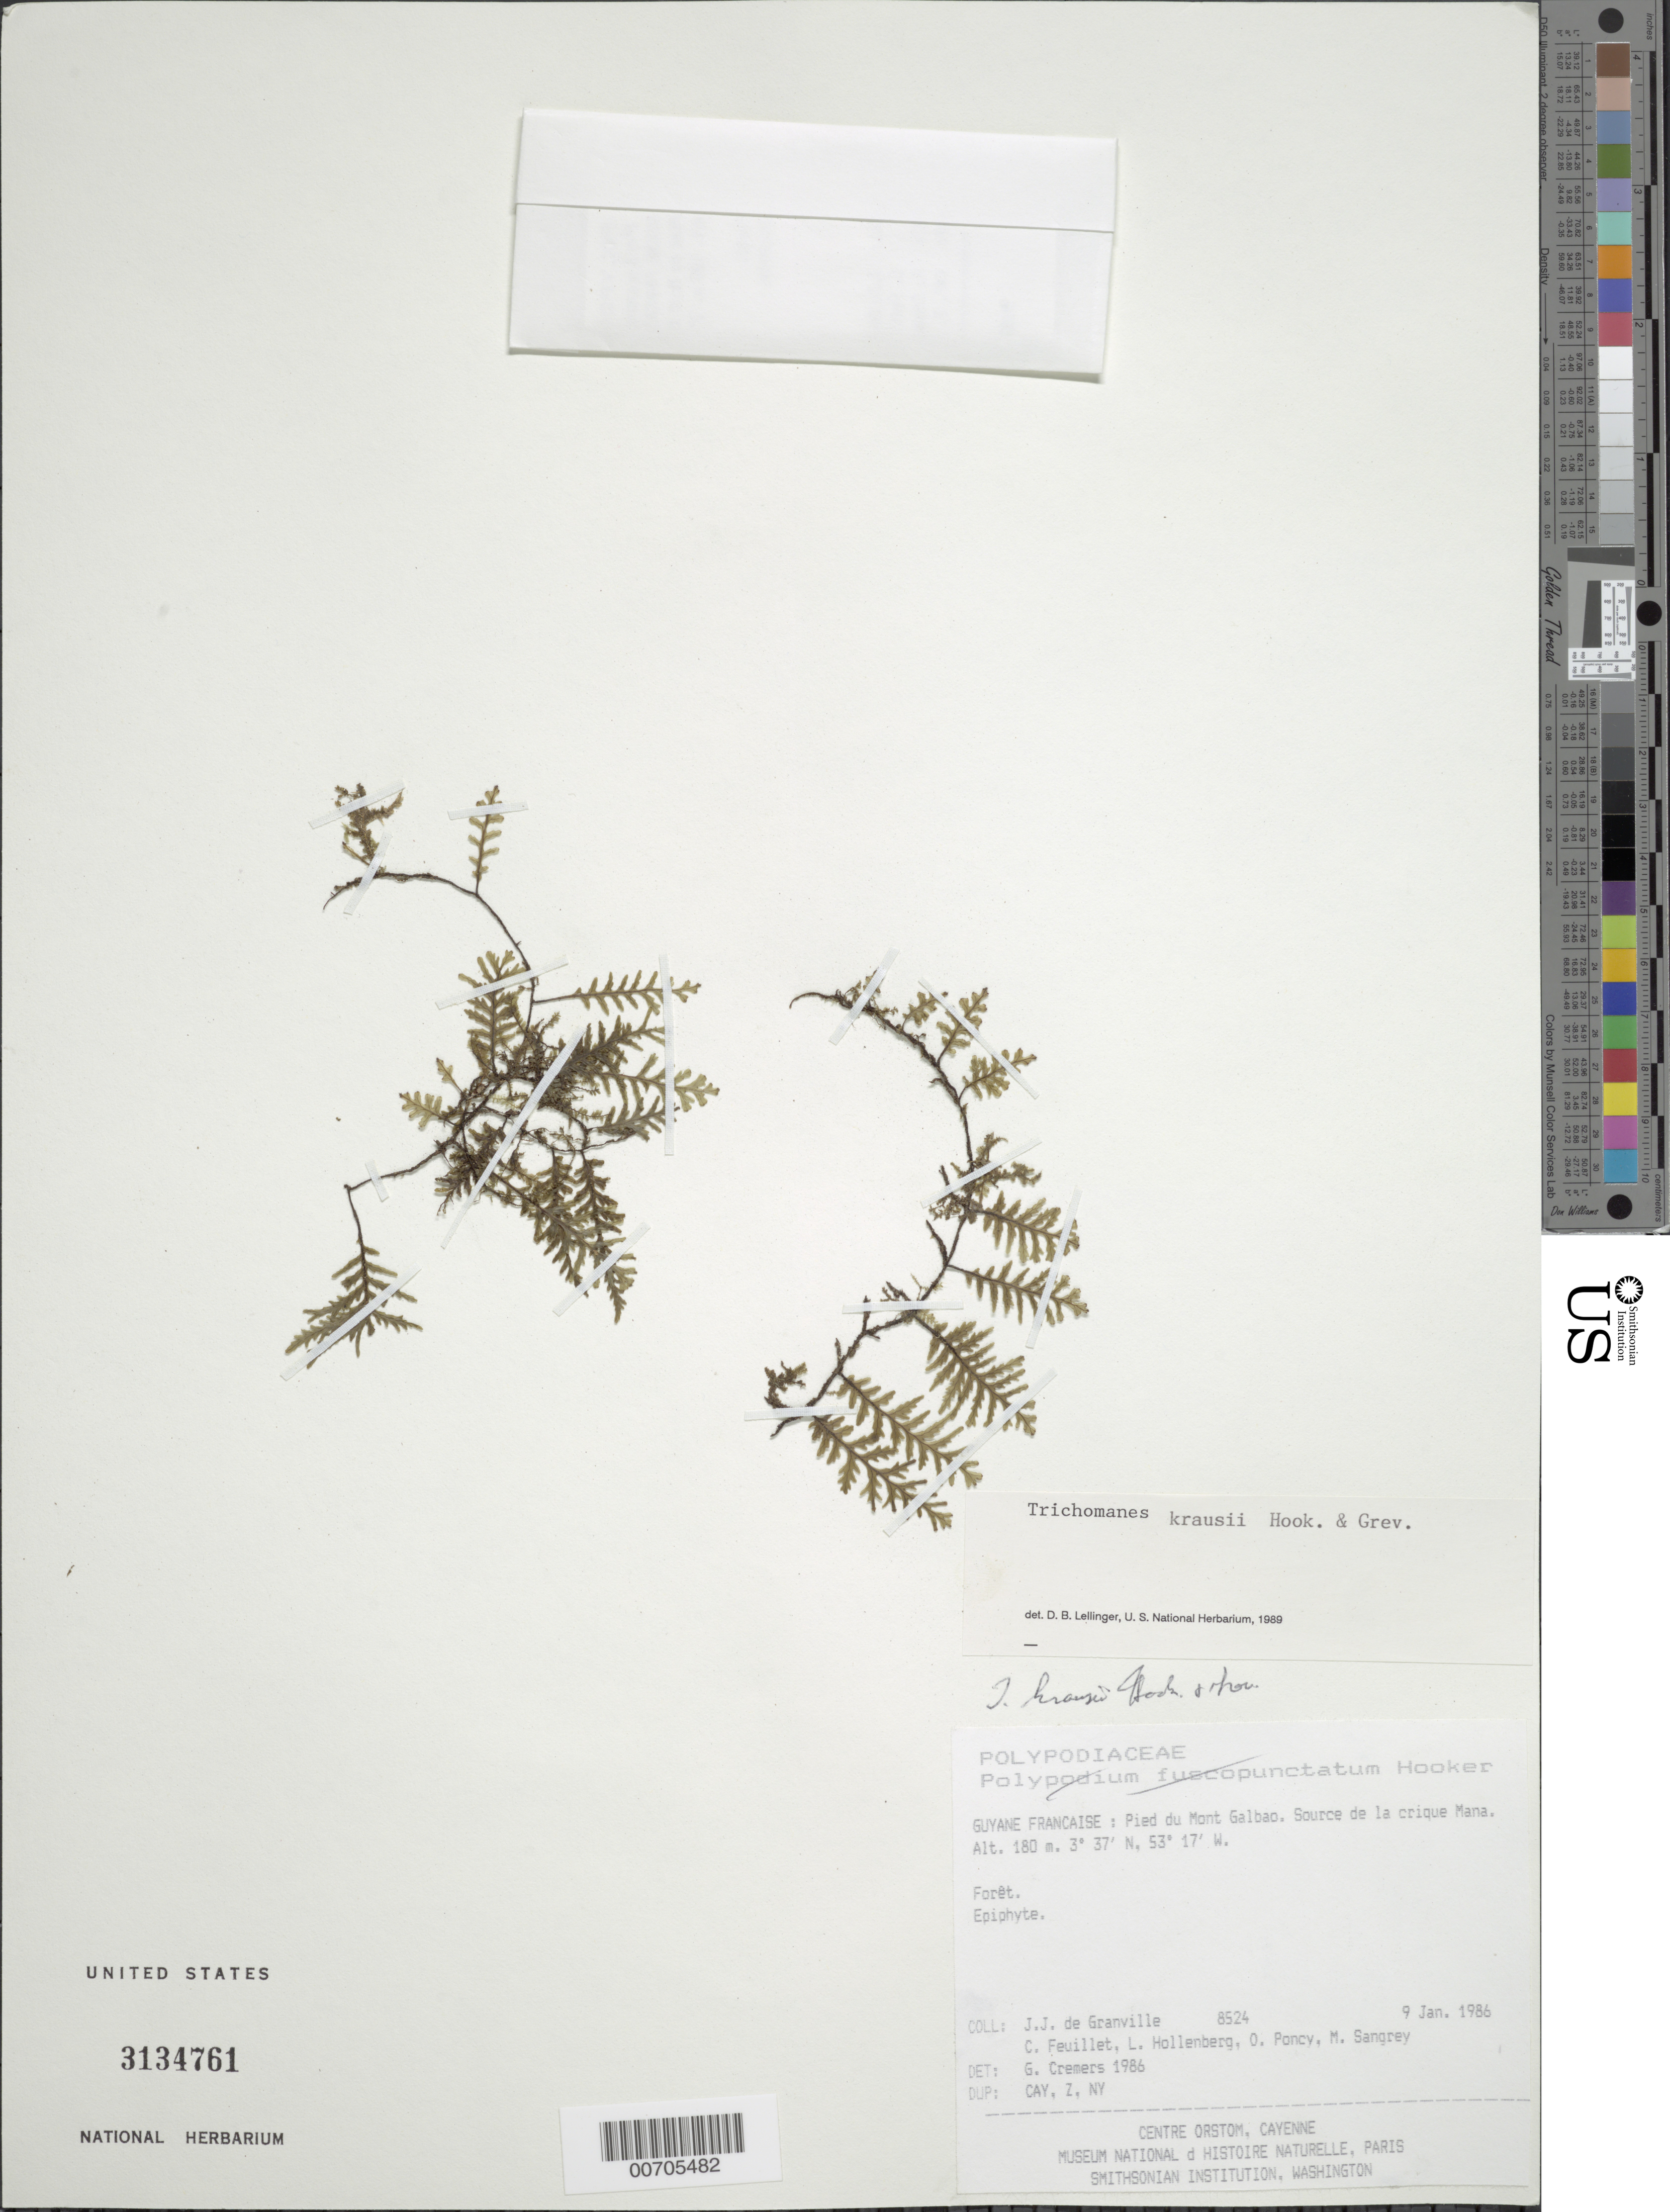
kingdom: Plantae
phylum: Tracheophyta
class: Polypodiopsida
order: Hymenophyllales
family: Hymenophyllaceae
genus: Didymoglossum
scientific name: Didymoglossum kraussii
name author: (Hook. & Grev.) C. Presl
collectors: J.-J. de Granville, C. Feuillet, L. Hollenberg, O. Poncy & M. S. Sangrey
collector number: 8524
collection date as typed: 9-Jan-86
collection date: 1986-01-09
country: French Guiana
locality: Pied du Mont Galbao. Source de la crique Mana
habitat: Forêt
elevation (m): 180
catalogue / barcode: US 3134761